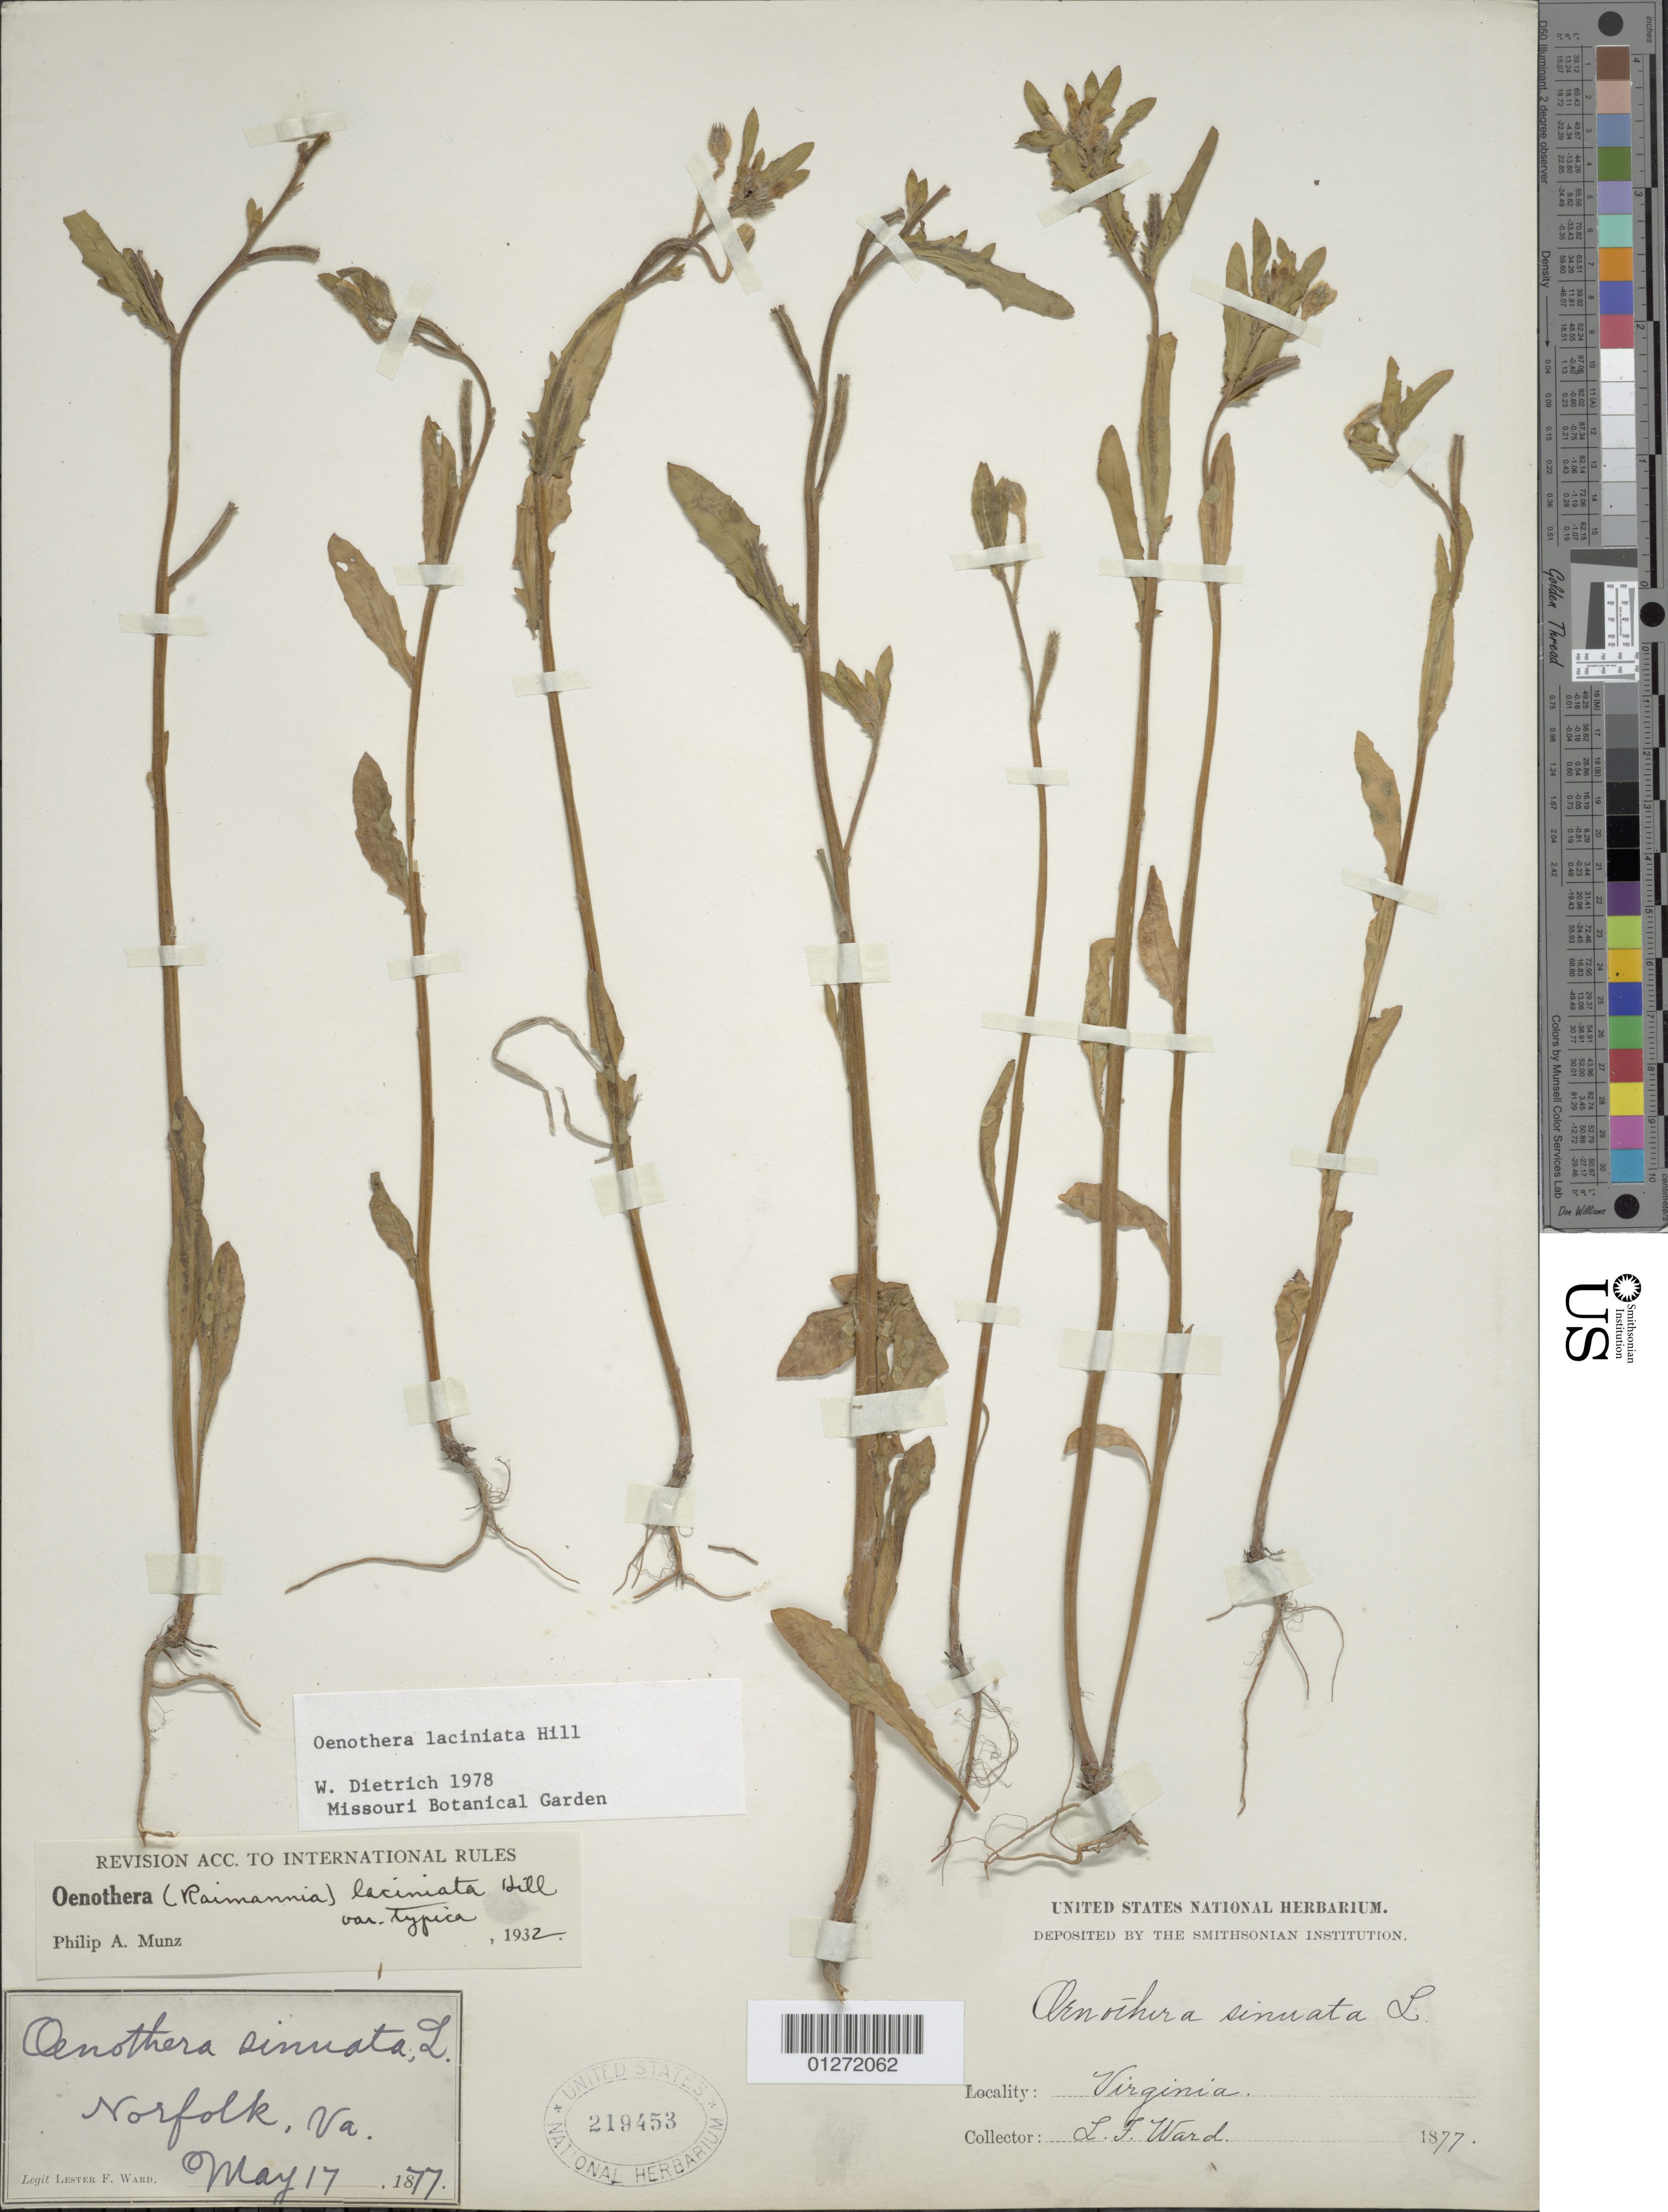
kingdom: Plantae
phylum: Tracheophyta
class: Magnoliopsida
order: Myrtales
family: Onagraceae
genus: Oenothera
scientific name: Oenothera laciniata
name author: Hill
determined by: Dietrich, W.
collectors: L. F. Ward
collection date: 1877-05-17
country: United States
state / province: Virginia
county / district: City of Norfolk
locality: Norfolk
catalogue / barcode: US 219453